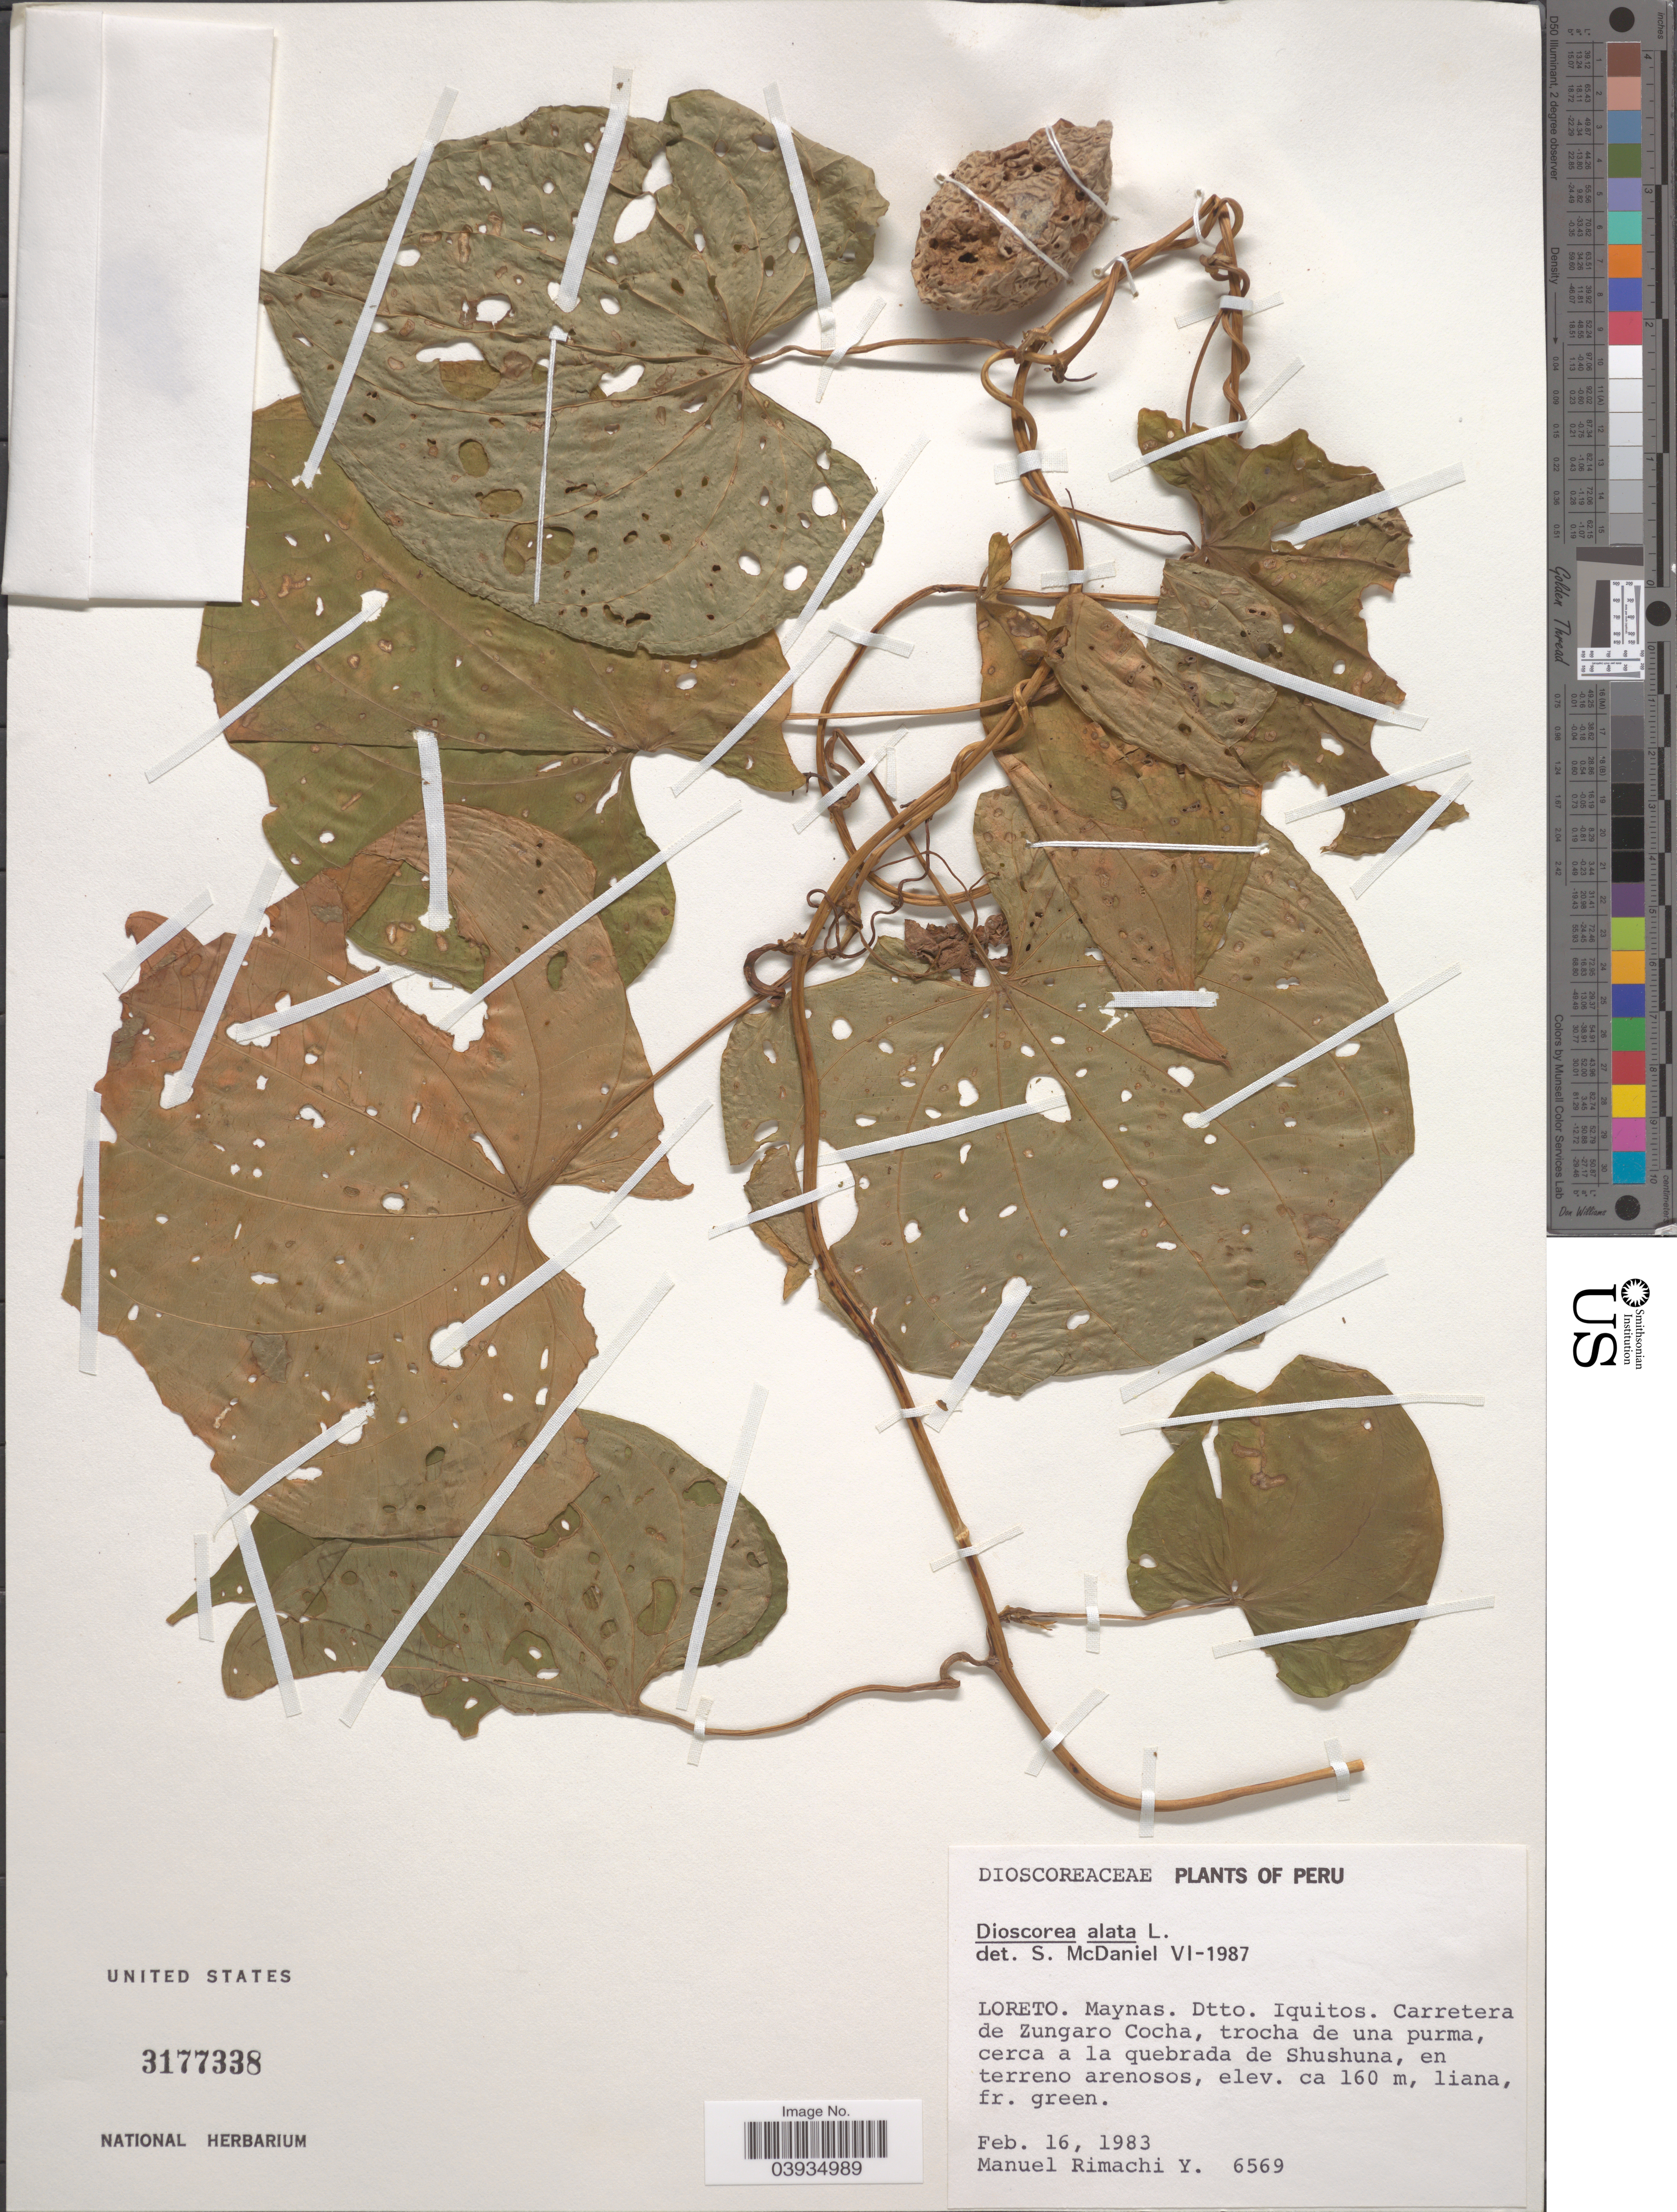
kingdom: Plantae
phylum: Tracheophyta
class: Liliopsida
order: Dioscoreales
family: Dioscoreaceae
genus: Dioscorea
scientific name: Dioscorea alata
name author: L.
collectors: M. Rimachi Y.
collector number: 6569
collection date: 1983-02-16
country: Peru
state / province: Loreto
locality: Maynas. Dtto. Iquitos. Carretera de Zungaro Cocha, trocha de una purma, cerca a la quebrada de Shushuna.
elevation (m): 160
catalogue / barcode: US 3177338